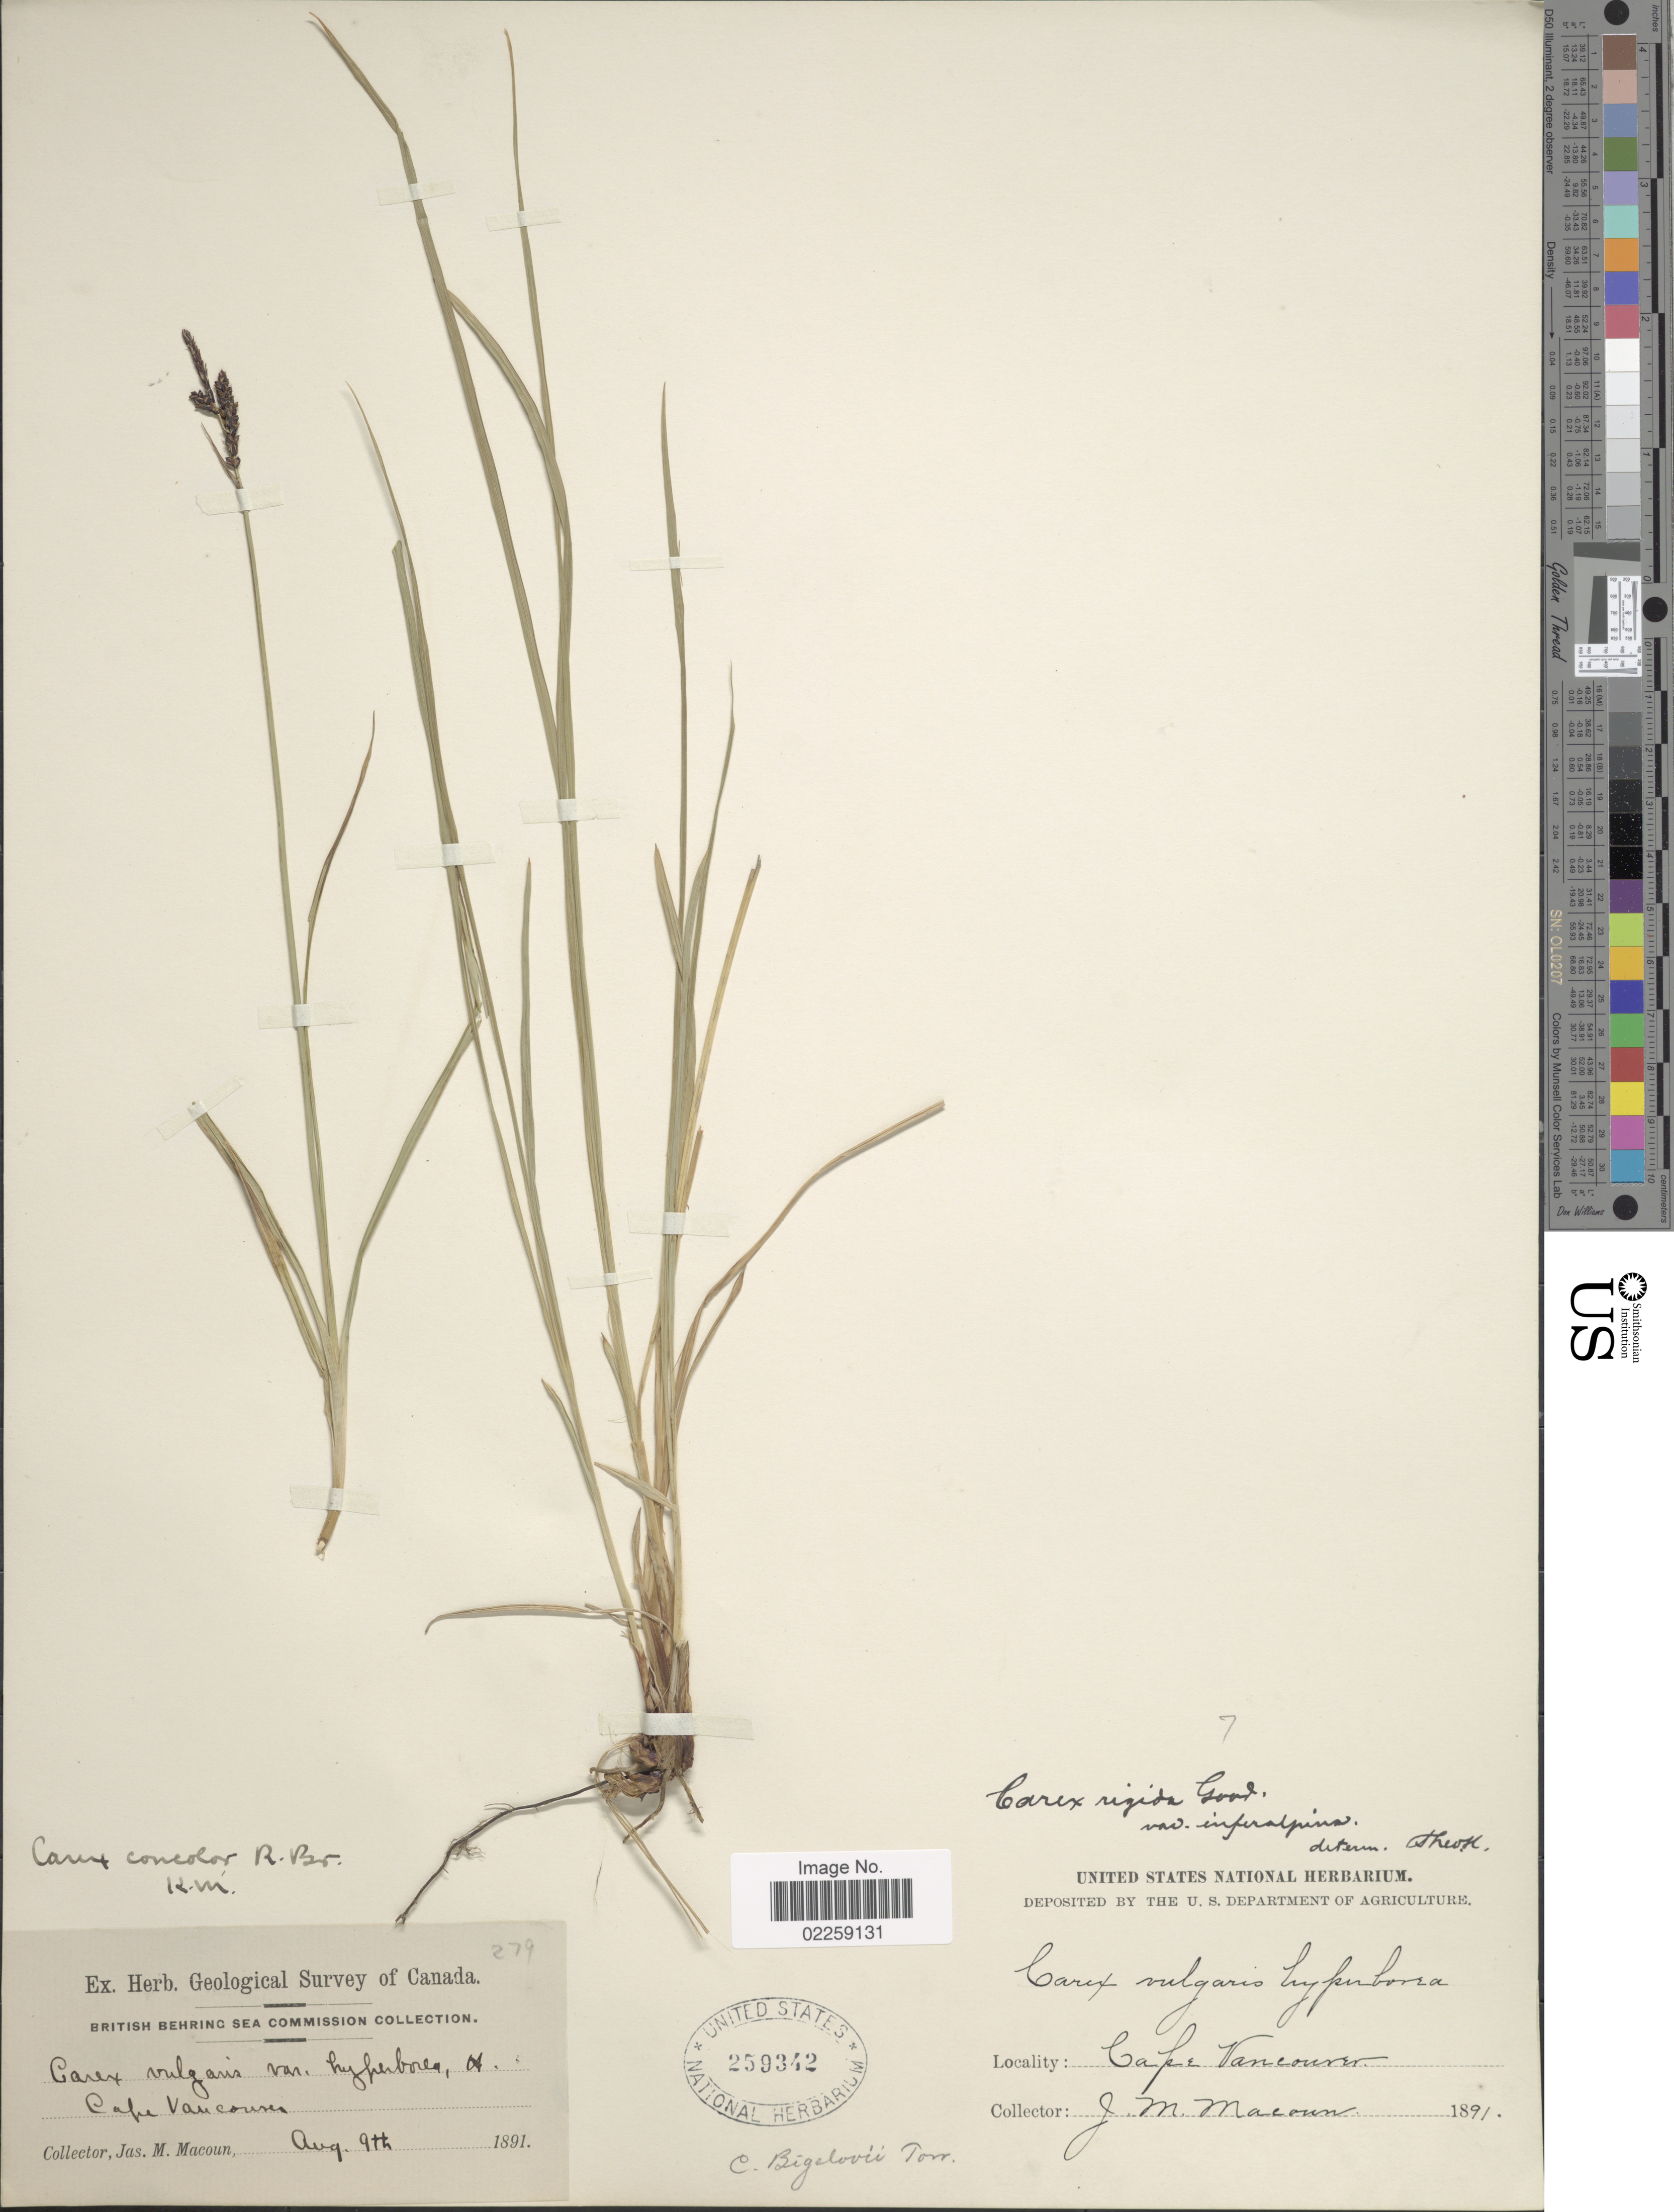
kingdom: Plantae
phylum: Tracheophyta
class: Liliopsida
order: Poales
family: Cyperaceae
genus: Carex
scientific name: Carex bigelowii subsp. lugens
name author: (Holm) T.V. Egorova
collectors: J. M. Macoun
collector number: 279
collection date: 1891-08-09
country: United States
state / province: Alaska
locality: Cape Vancouver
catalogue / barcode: US 259342